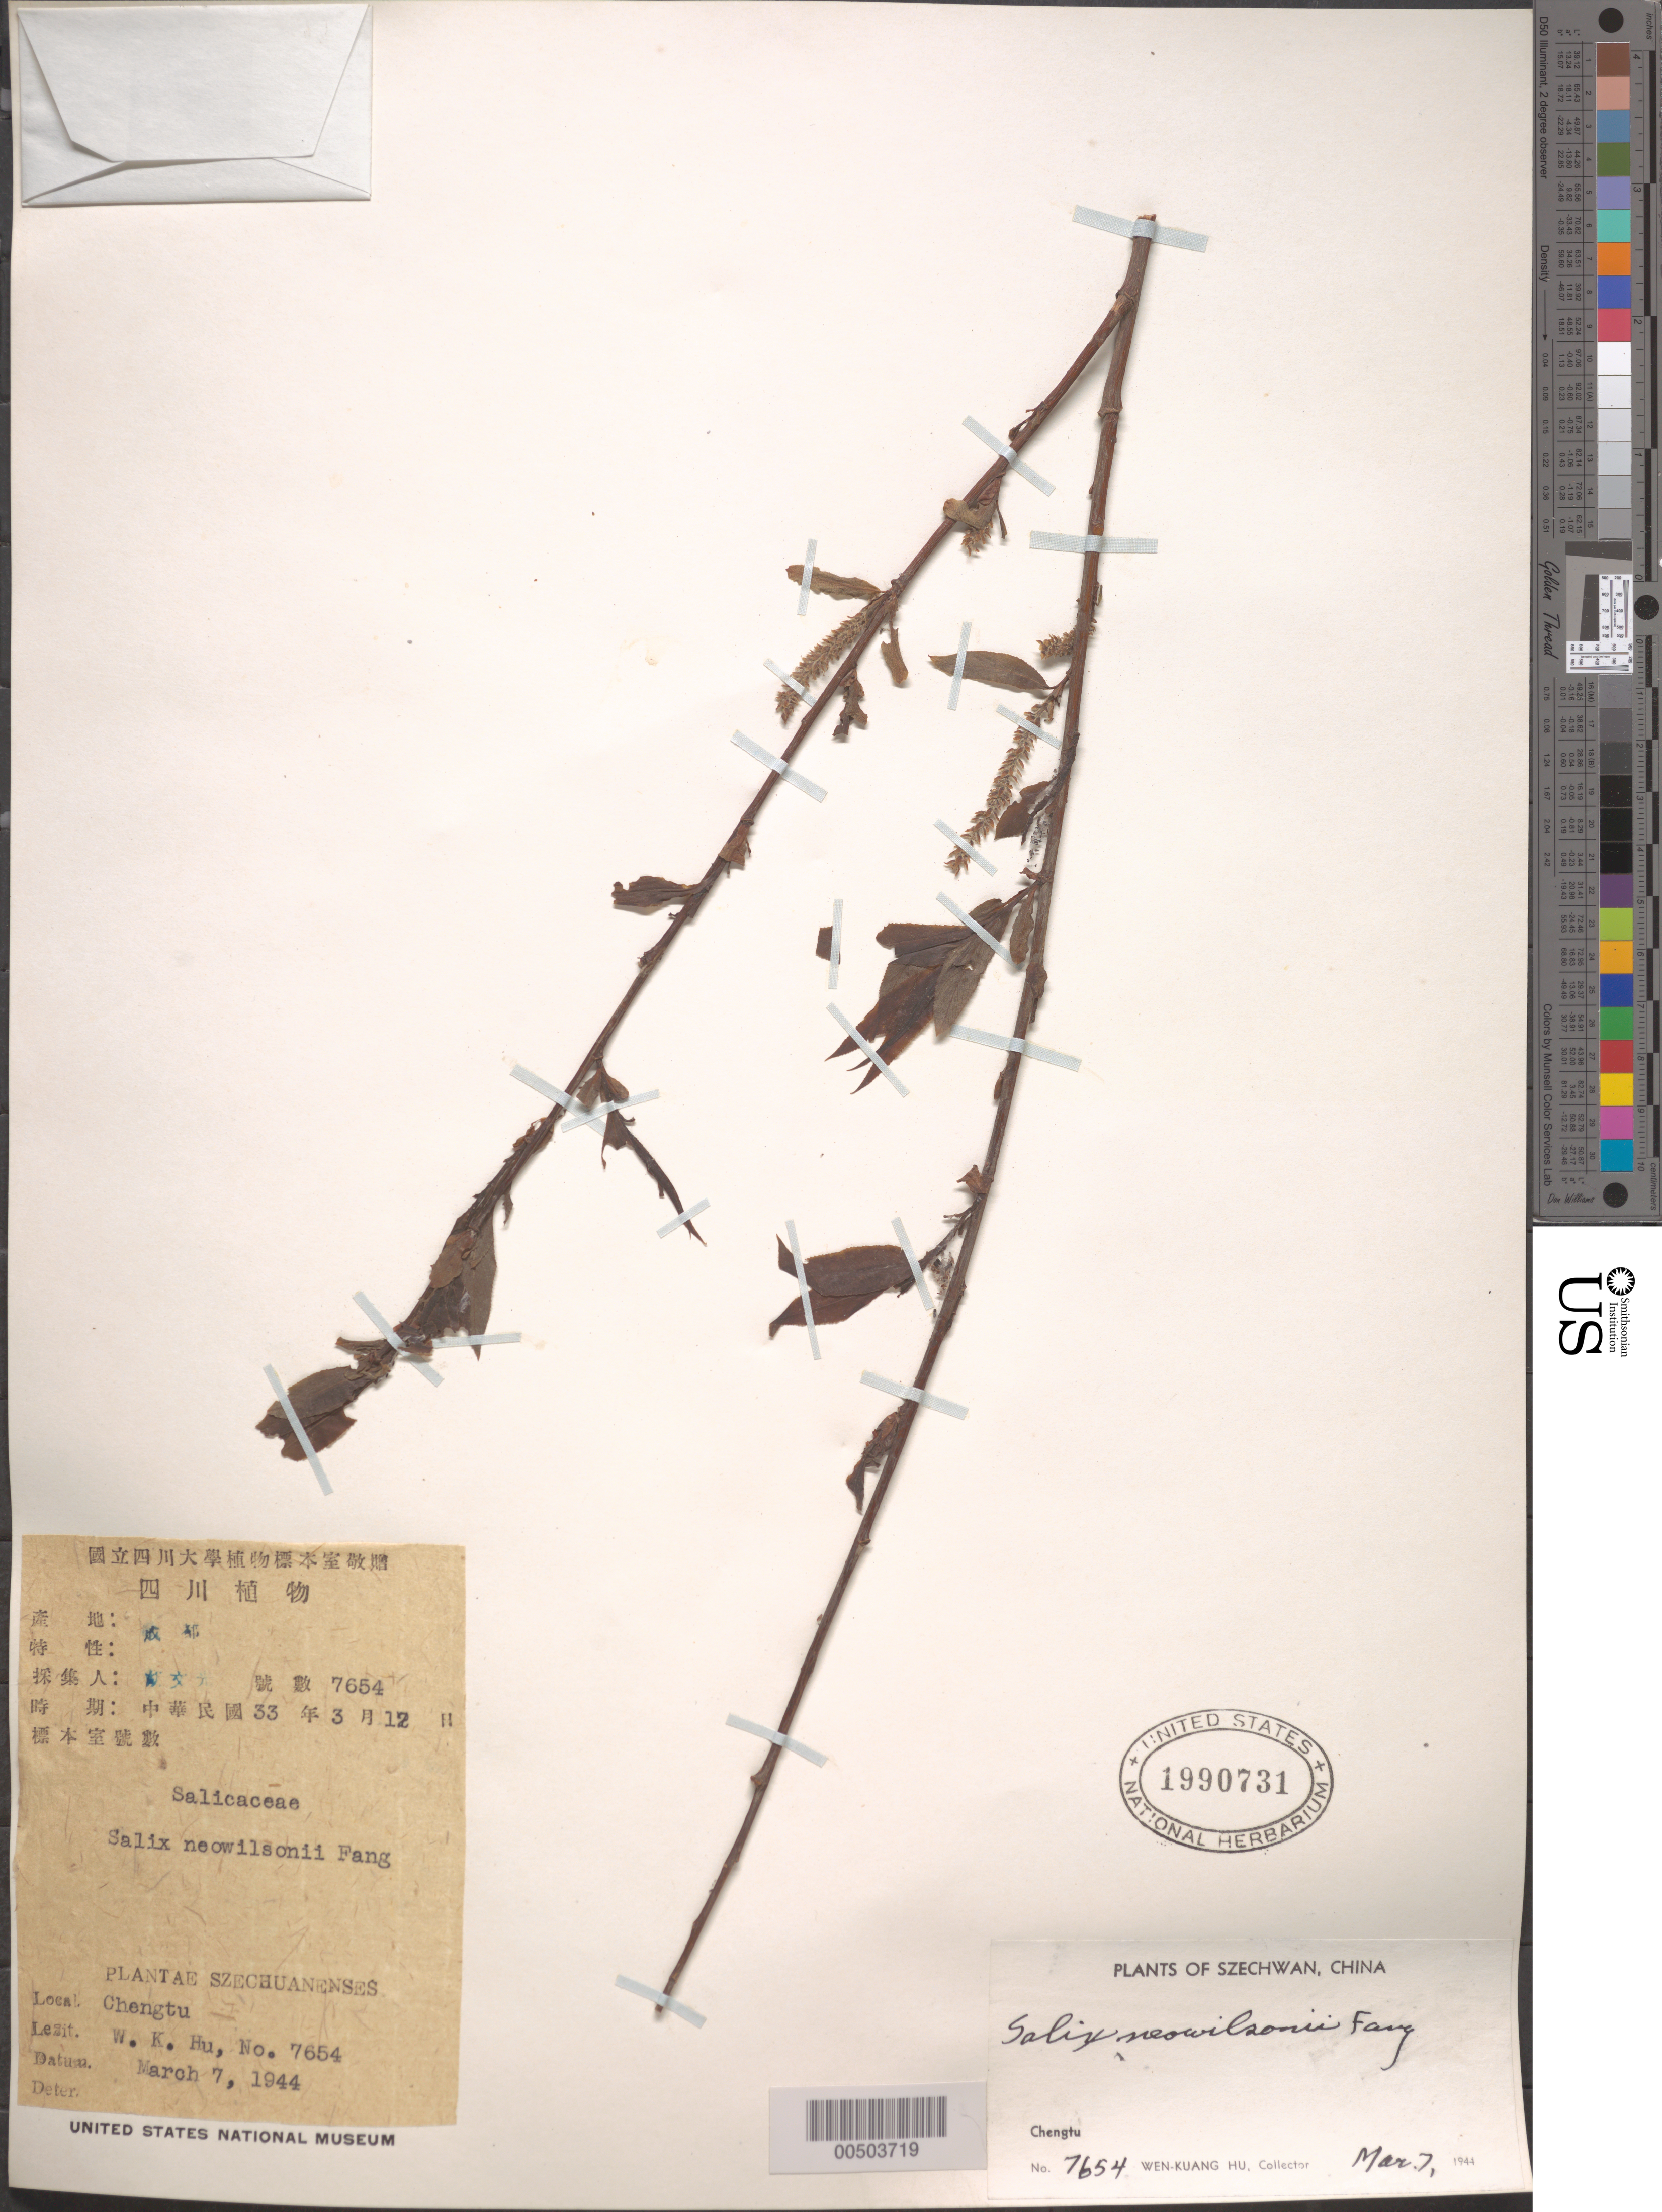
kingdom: Plantae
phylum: Tracheophyta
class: Magnoliopsida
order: Malpighiales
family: Salicaceae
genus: Salix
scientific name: Salix neowilsonii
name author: W.P. Fang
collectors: W. Y. Hu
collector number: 7654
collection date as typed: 07 Mar 1944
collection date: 1944-03-07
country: China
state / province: Sichuan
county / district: Chengdu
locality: Ch'eng-tu Shih. [= Chengdu Shi]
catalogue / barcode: US 1990731